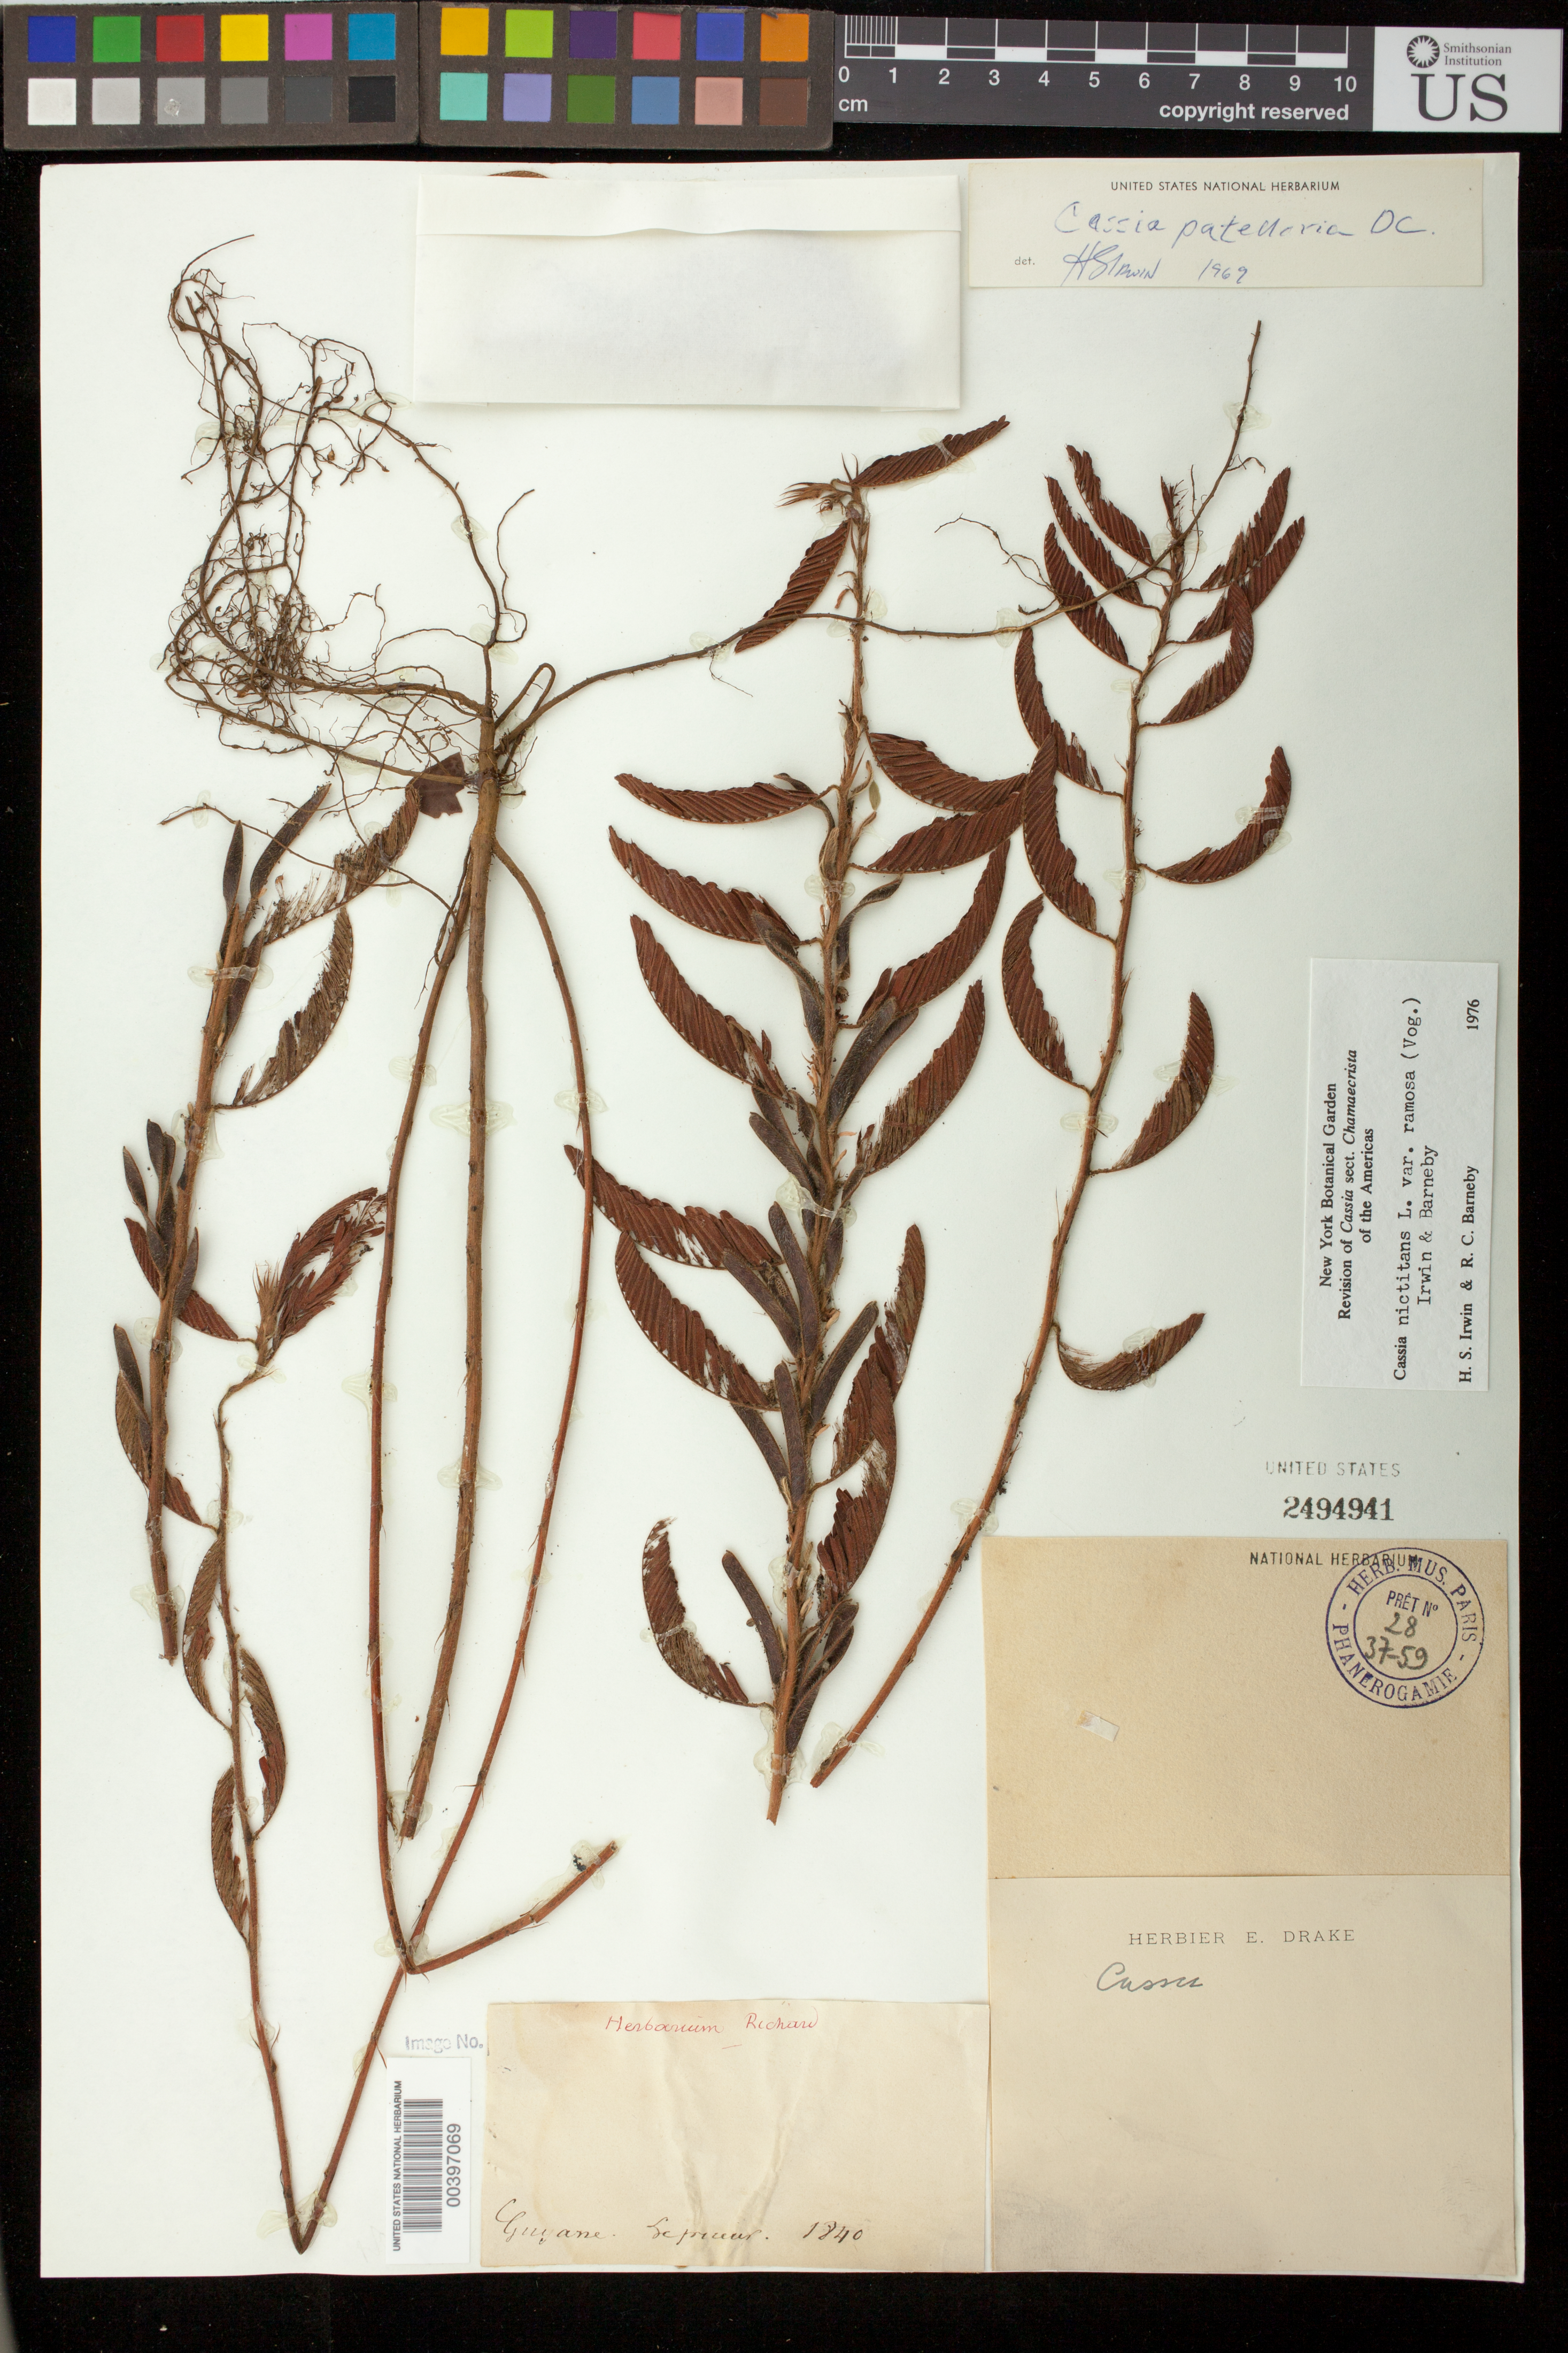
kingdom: Plantae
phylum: Tracheophyta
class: Magnoliopsida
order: Fabales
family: Fabaceae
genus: Chamaecrista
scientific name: Chamaecrista nictitans var. ramosa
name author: (Vogel) H.S. Irwin & Barneby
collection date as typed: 1840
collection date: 1840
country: French Guiana / Guyana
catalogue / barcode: US 2494941